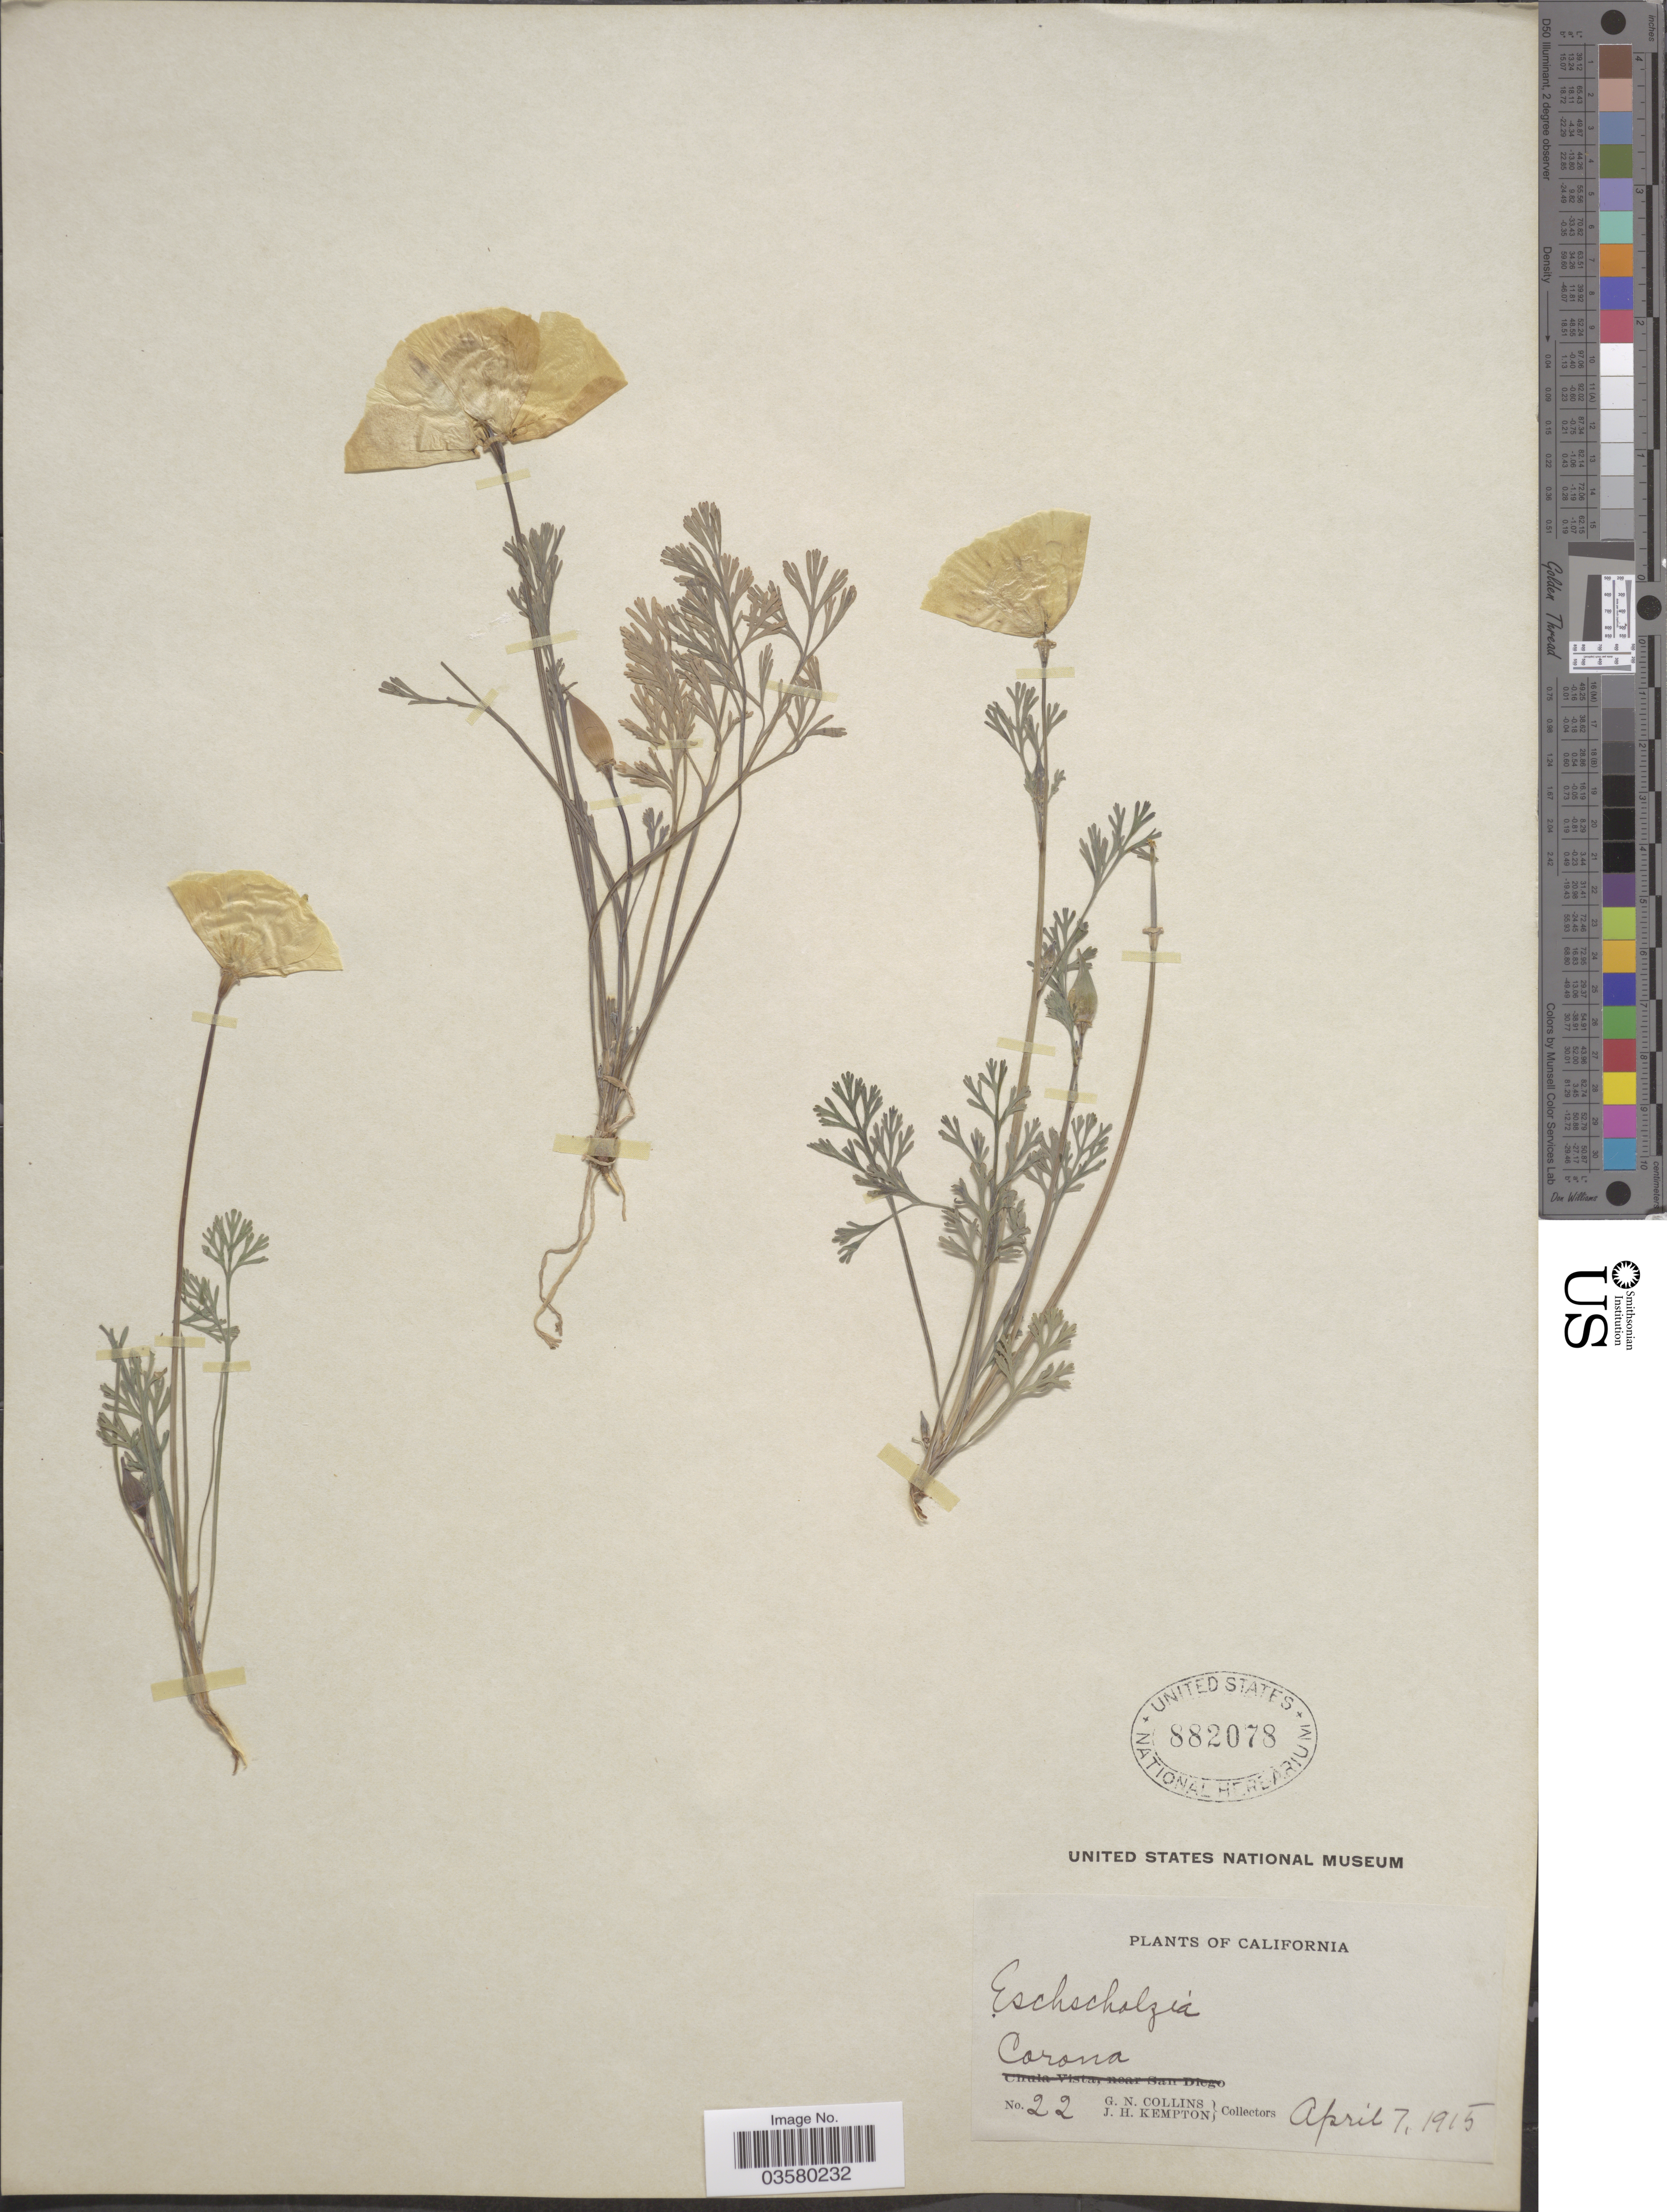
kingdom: Plantae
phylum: Tracheophyta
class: Magnoliopsida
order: Ranunculales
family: Papaveraceae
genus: Eschscholzia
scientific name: Eschscholzia californica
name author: Cham.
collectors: G. Collins & J. H. Kempton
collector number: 22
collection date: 1915-04-07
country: United States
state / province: California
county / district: Riverside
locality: Corona.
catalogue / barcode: US 882078